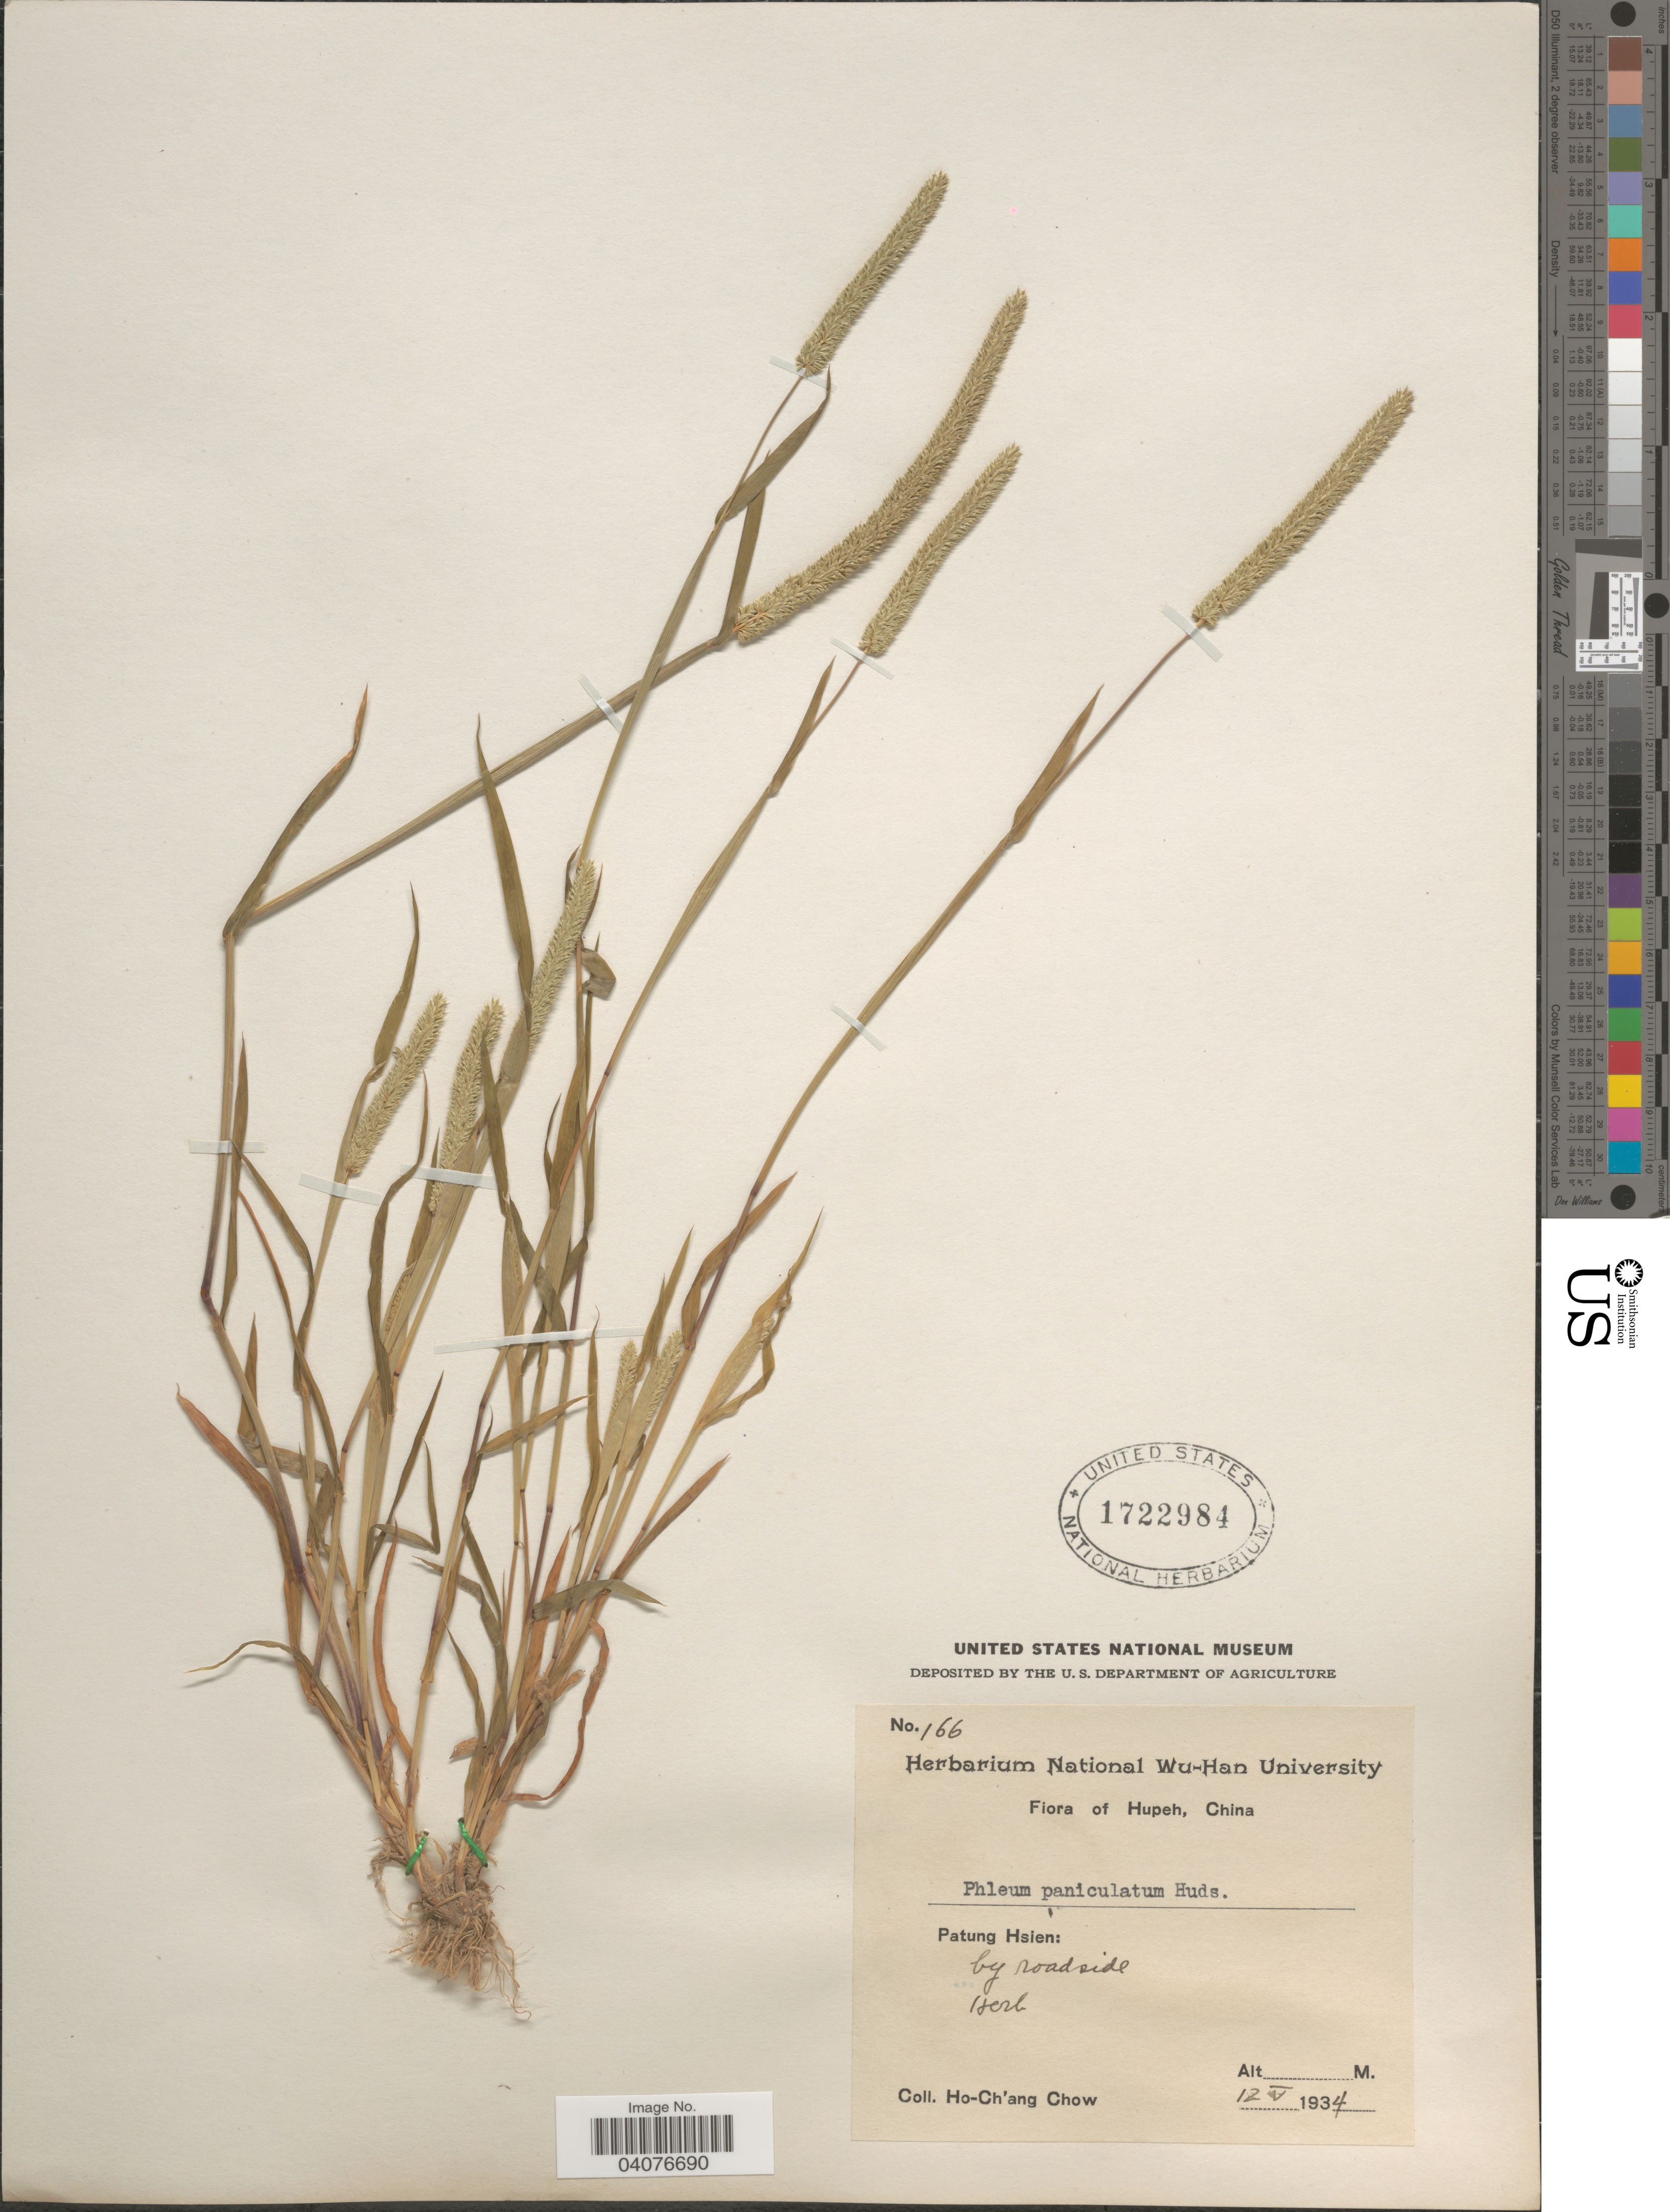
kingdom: Plantae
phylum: Tracheophyta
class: Liliopsida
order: Poales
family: Poaceae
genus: Phleum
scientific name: Phleum paniculatum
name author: Huds.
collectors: H. Chow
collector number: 166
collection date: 1934-05-12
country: China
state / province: Hubei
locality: Hupeh. Patung Hsien: by roadside.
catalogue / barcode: US 1722984